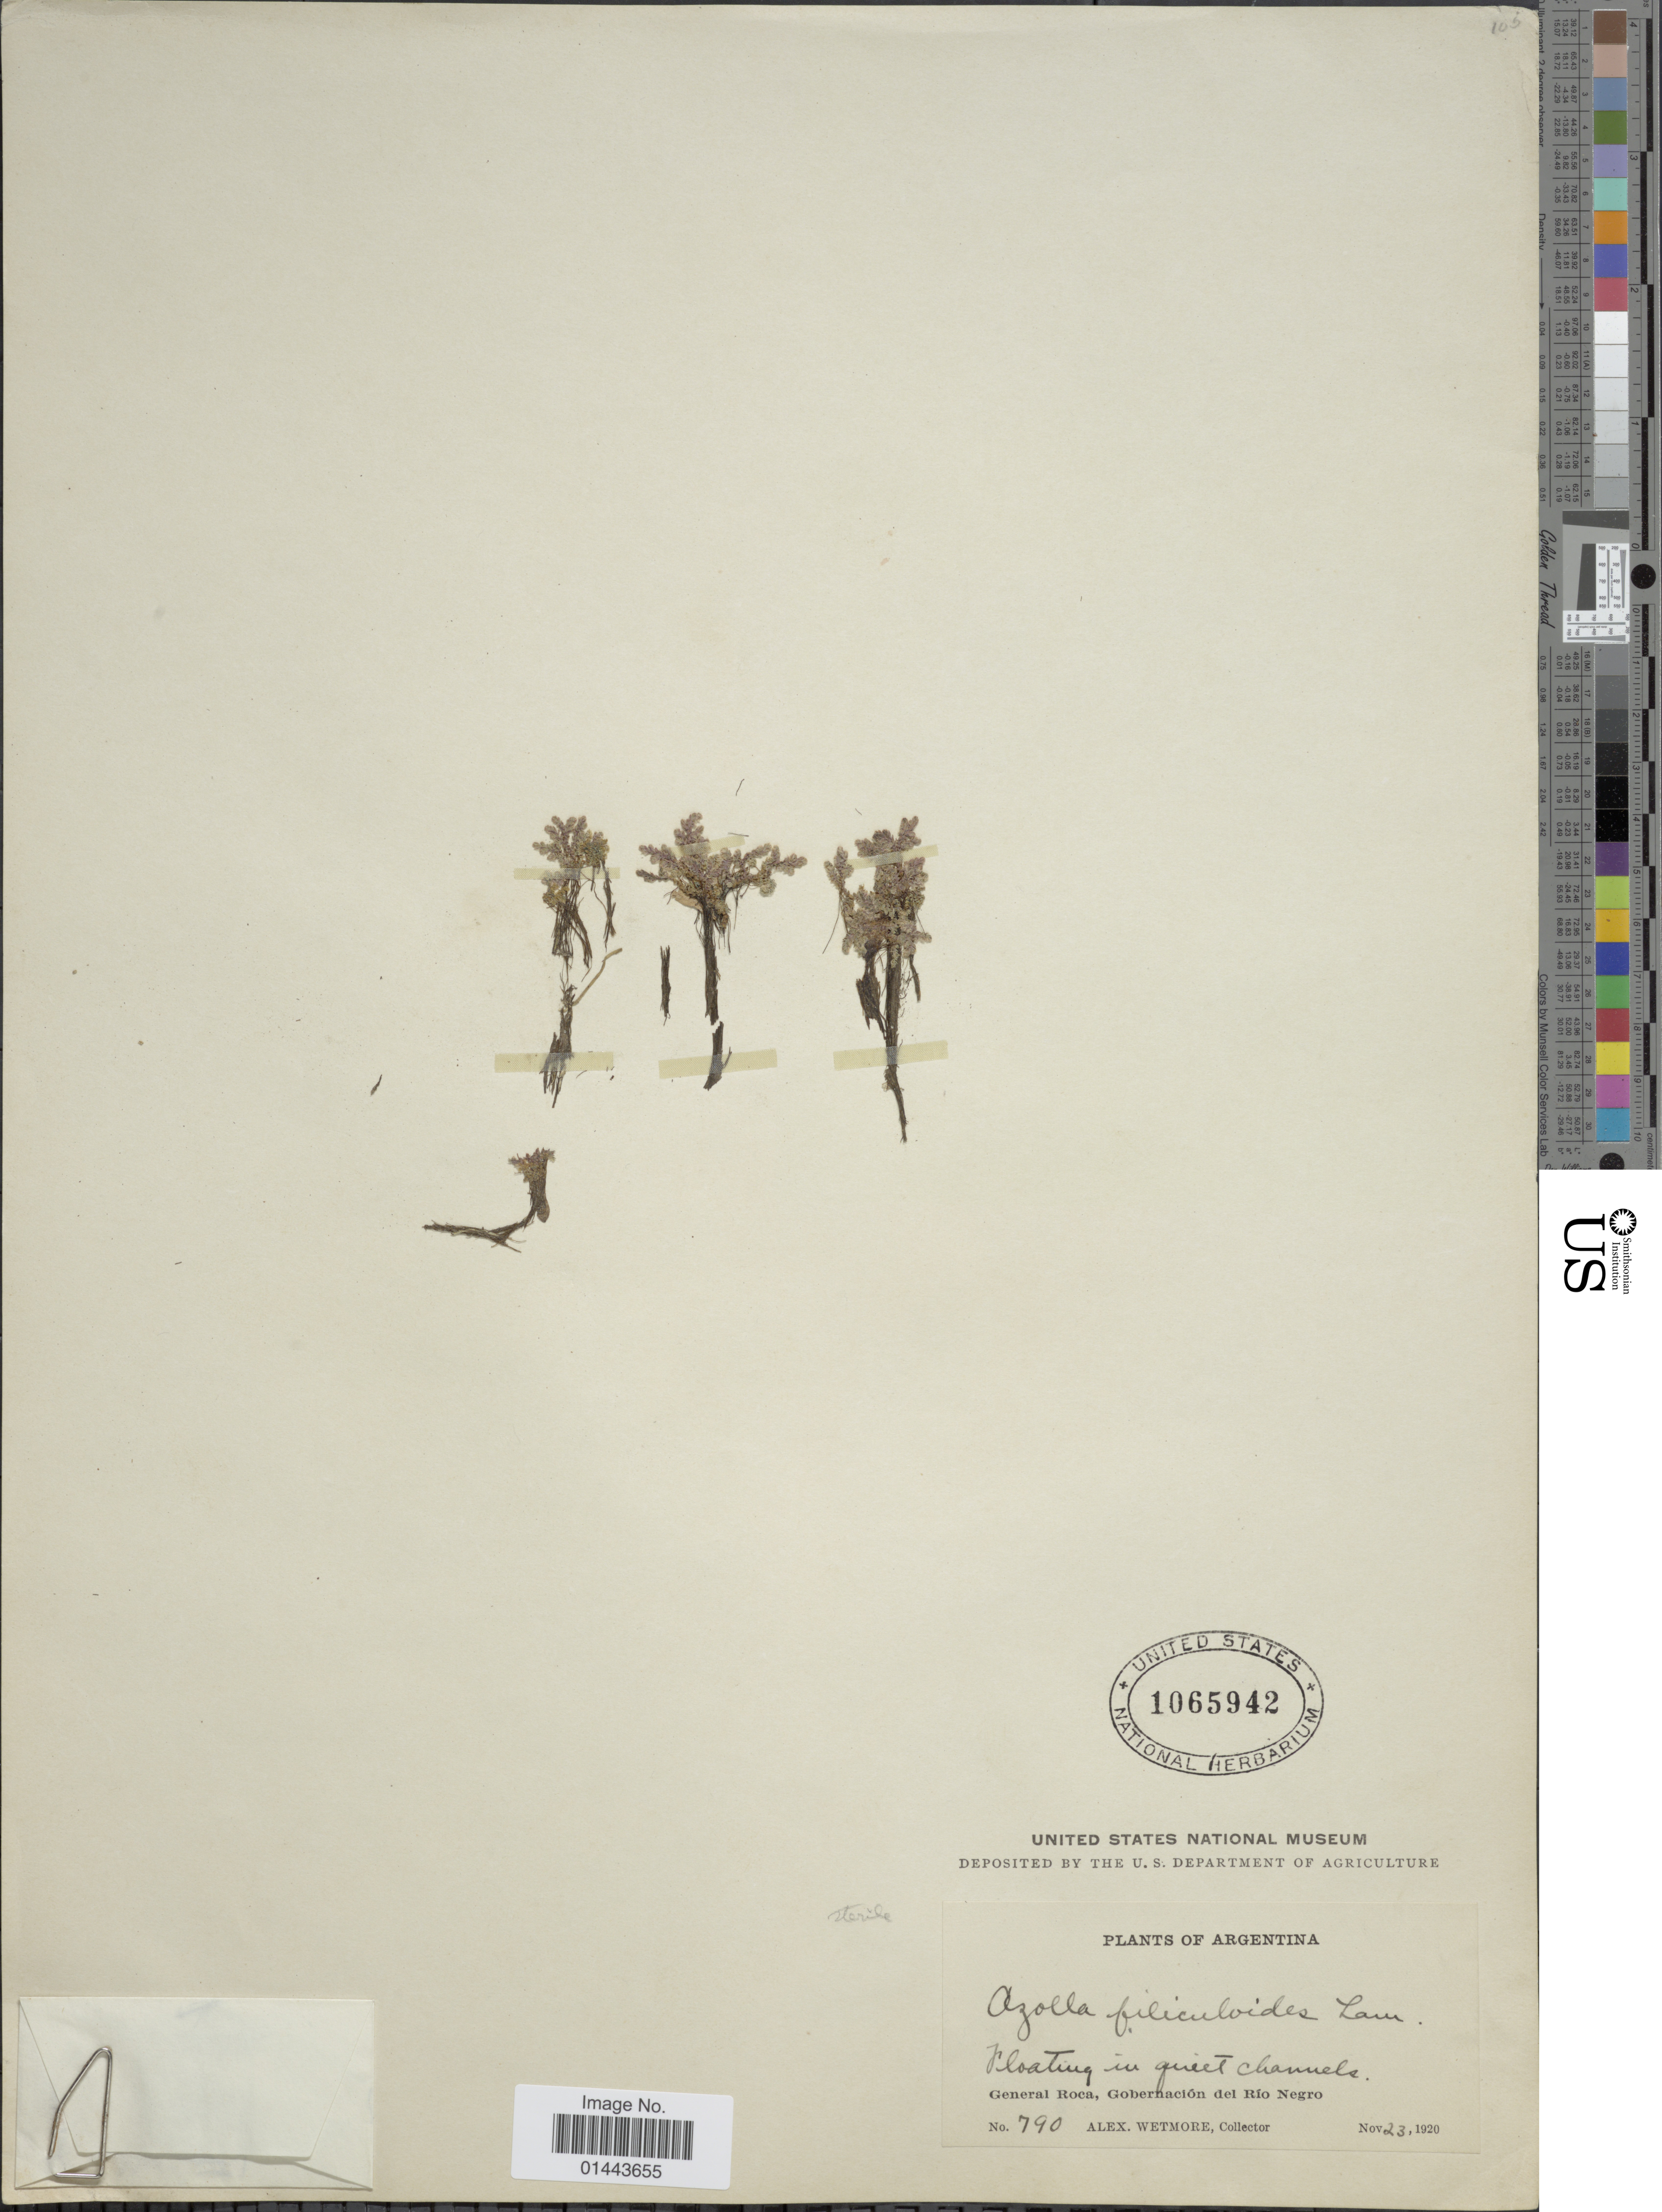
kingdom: Plantae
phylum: Tracheophyta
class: Polypodiopsida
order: Salviniales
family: Salviniaceae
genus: Azolla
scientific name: Azolla filiculoides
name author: Lam.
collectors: A. Wetmore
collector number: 790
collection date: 1920-11-23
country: Argentina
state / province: Rio Negro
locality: General Roca, Gobernacion del Rio Negro.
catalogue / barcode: US 1065942